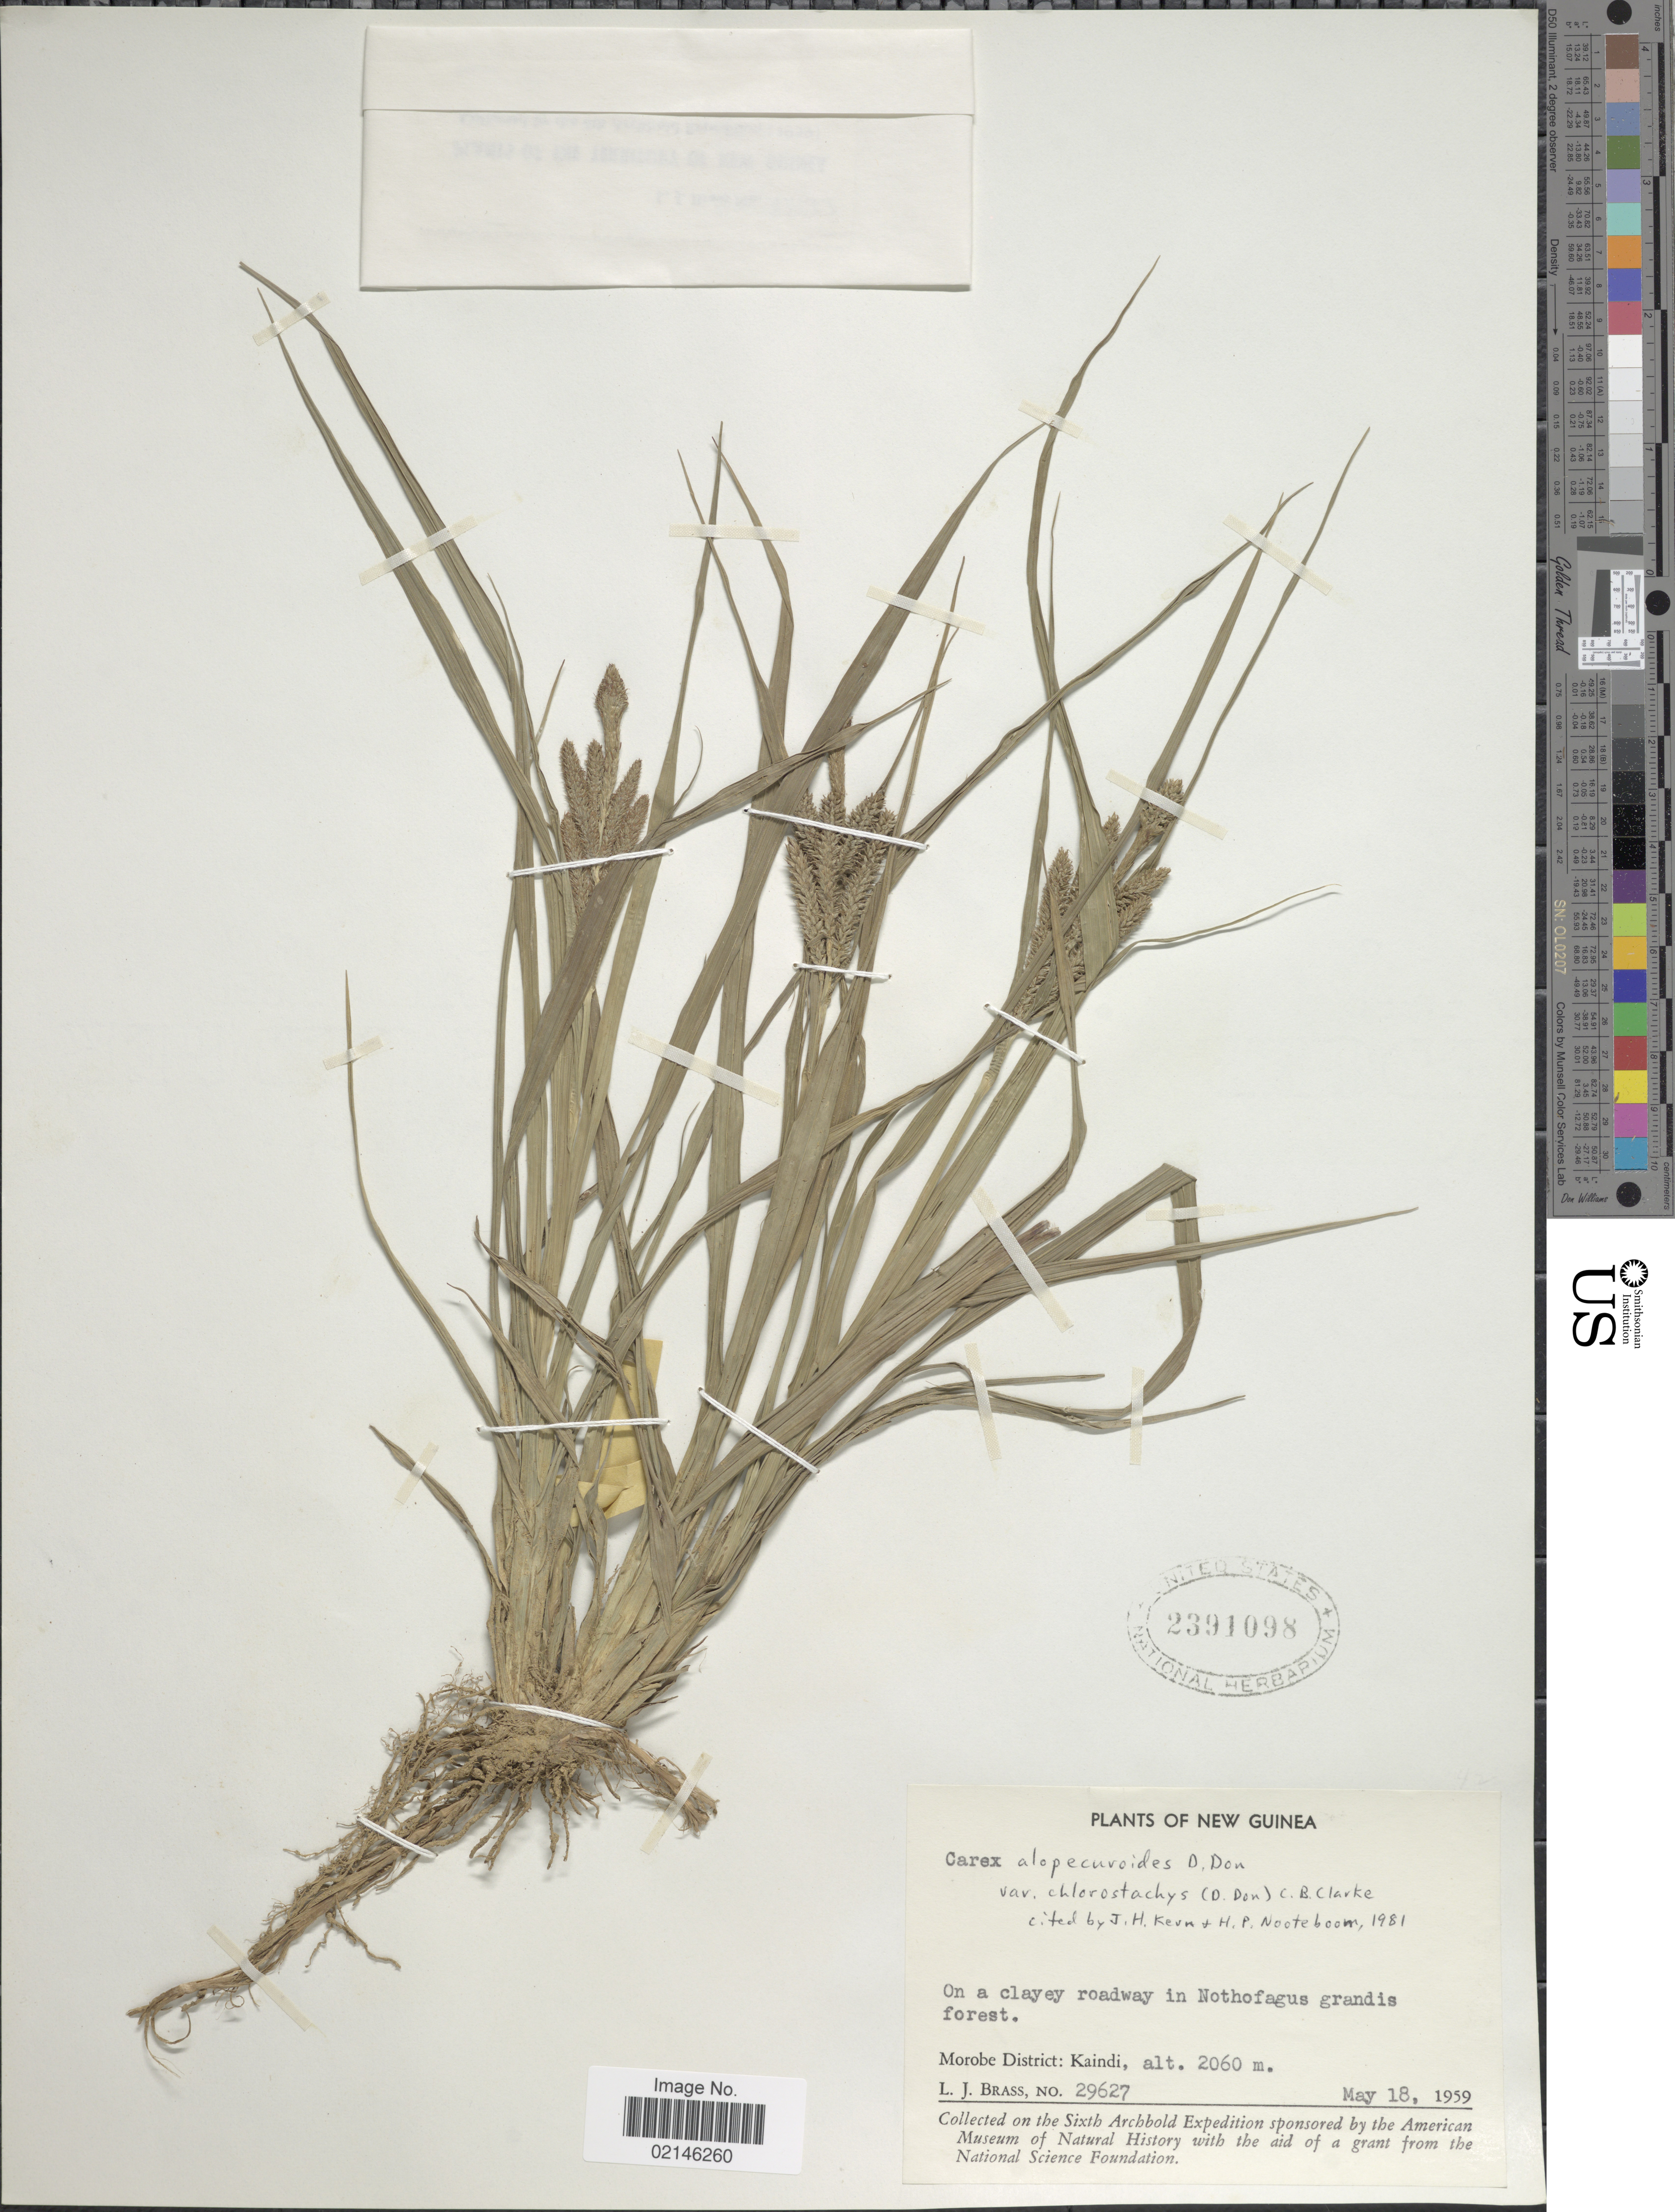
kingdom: Plantae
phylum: Tracheophyta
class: Liliopsida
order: Poales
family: Cyperaceae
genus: Carex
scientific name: Carex doniana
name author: Spreng.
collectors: L. J. Brass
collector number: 29627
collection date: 1959-05-18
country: Papua New Guinea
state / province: Morobe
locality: New Guinea. Kaindi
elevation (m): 2060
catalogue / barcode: US 2391098